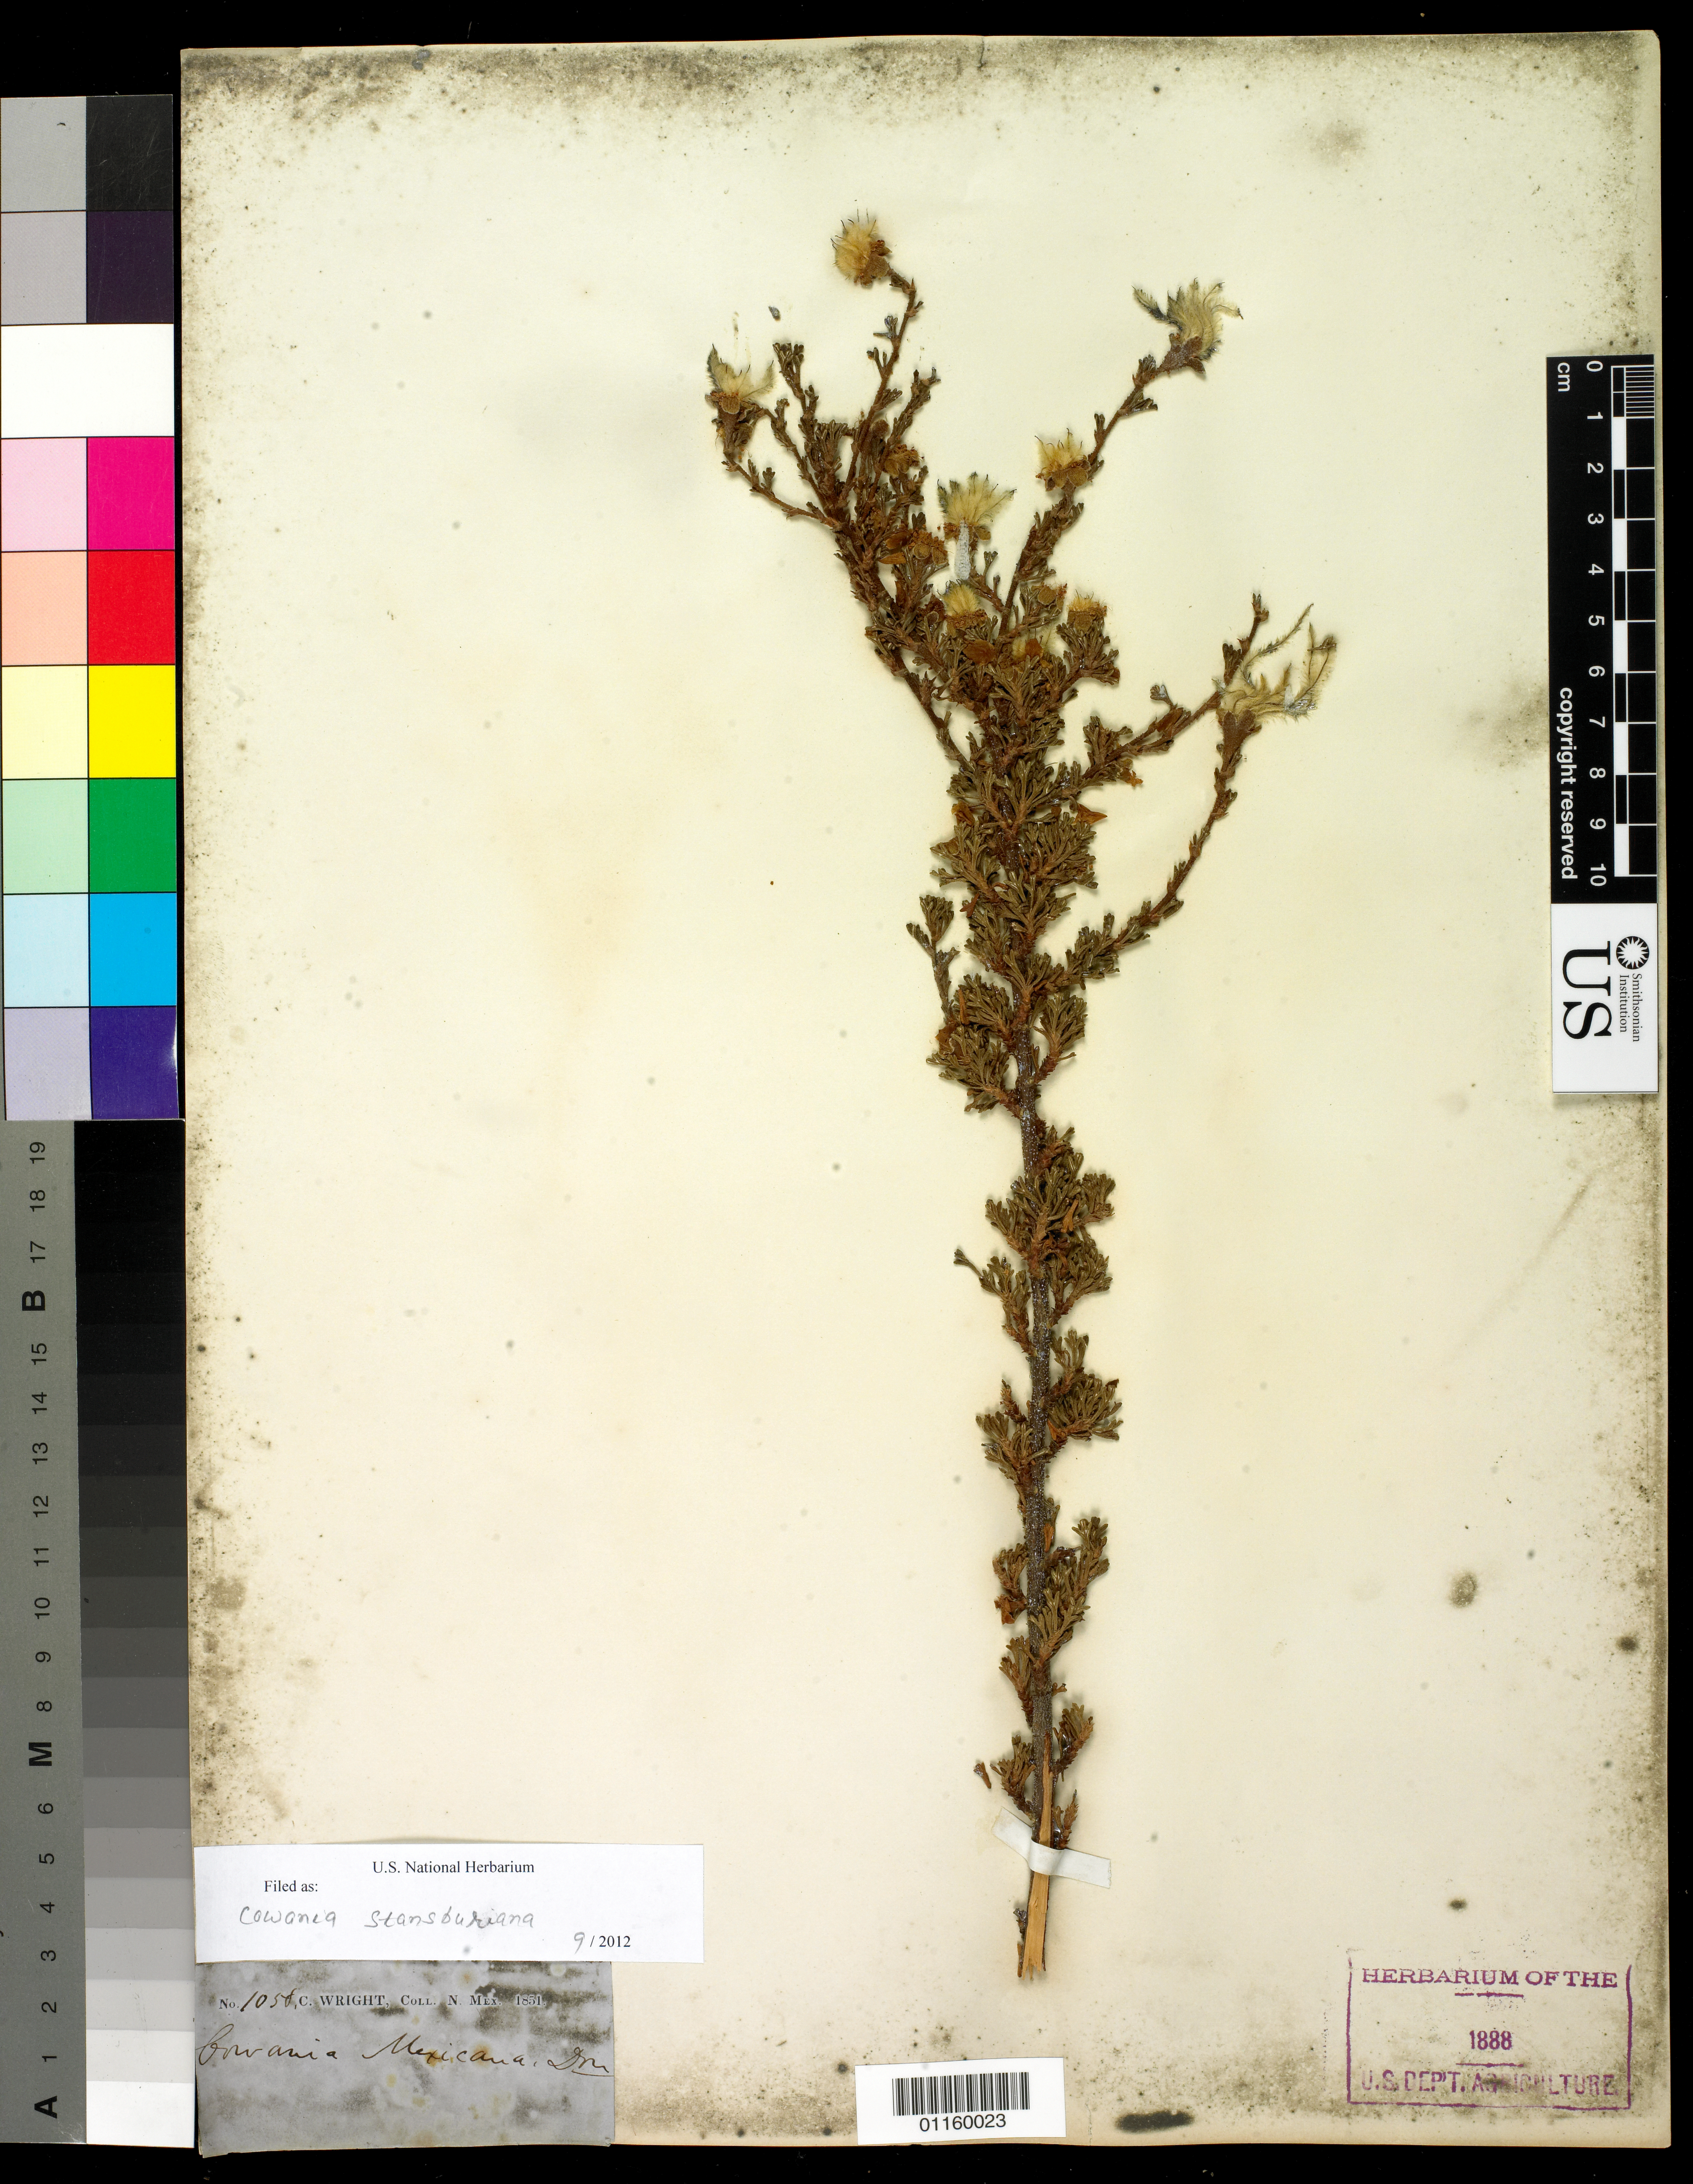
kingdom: Plantae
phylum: Tracheophyta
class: Magnoliopsida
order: Rosales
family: Rosaceae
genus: Purshia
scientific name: Purshia stansburyana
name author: (Torr.) Henrickson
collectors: C. Wright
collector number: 1058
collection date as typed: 1851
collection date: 1851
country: United States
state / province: New Mexico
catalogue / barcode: US 1